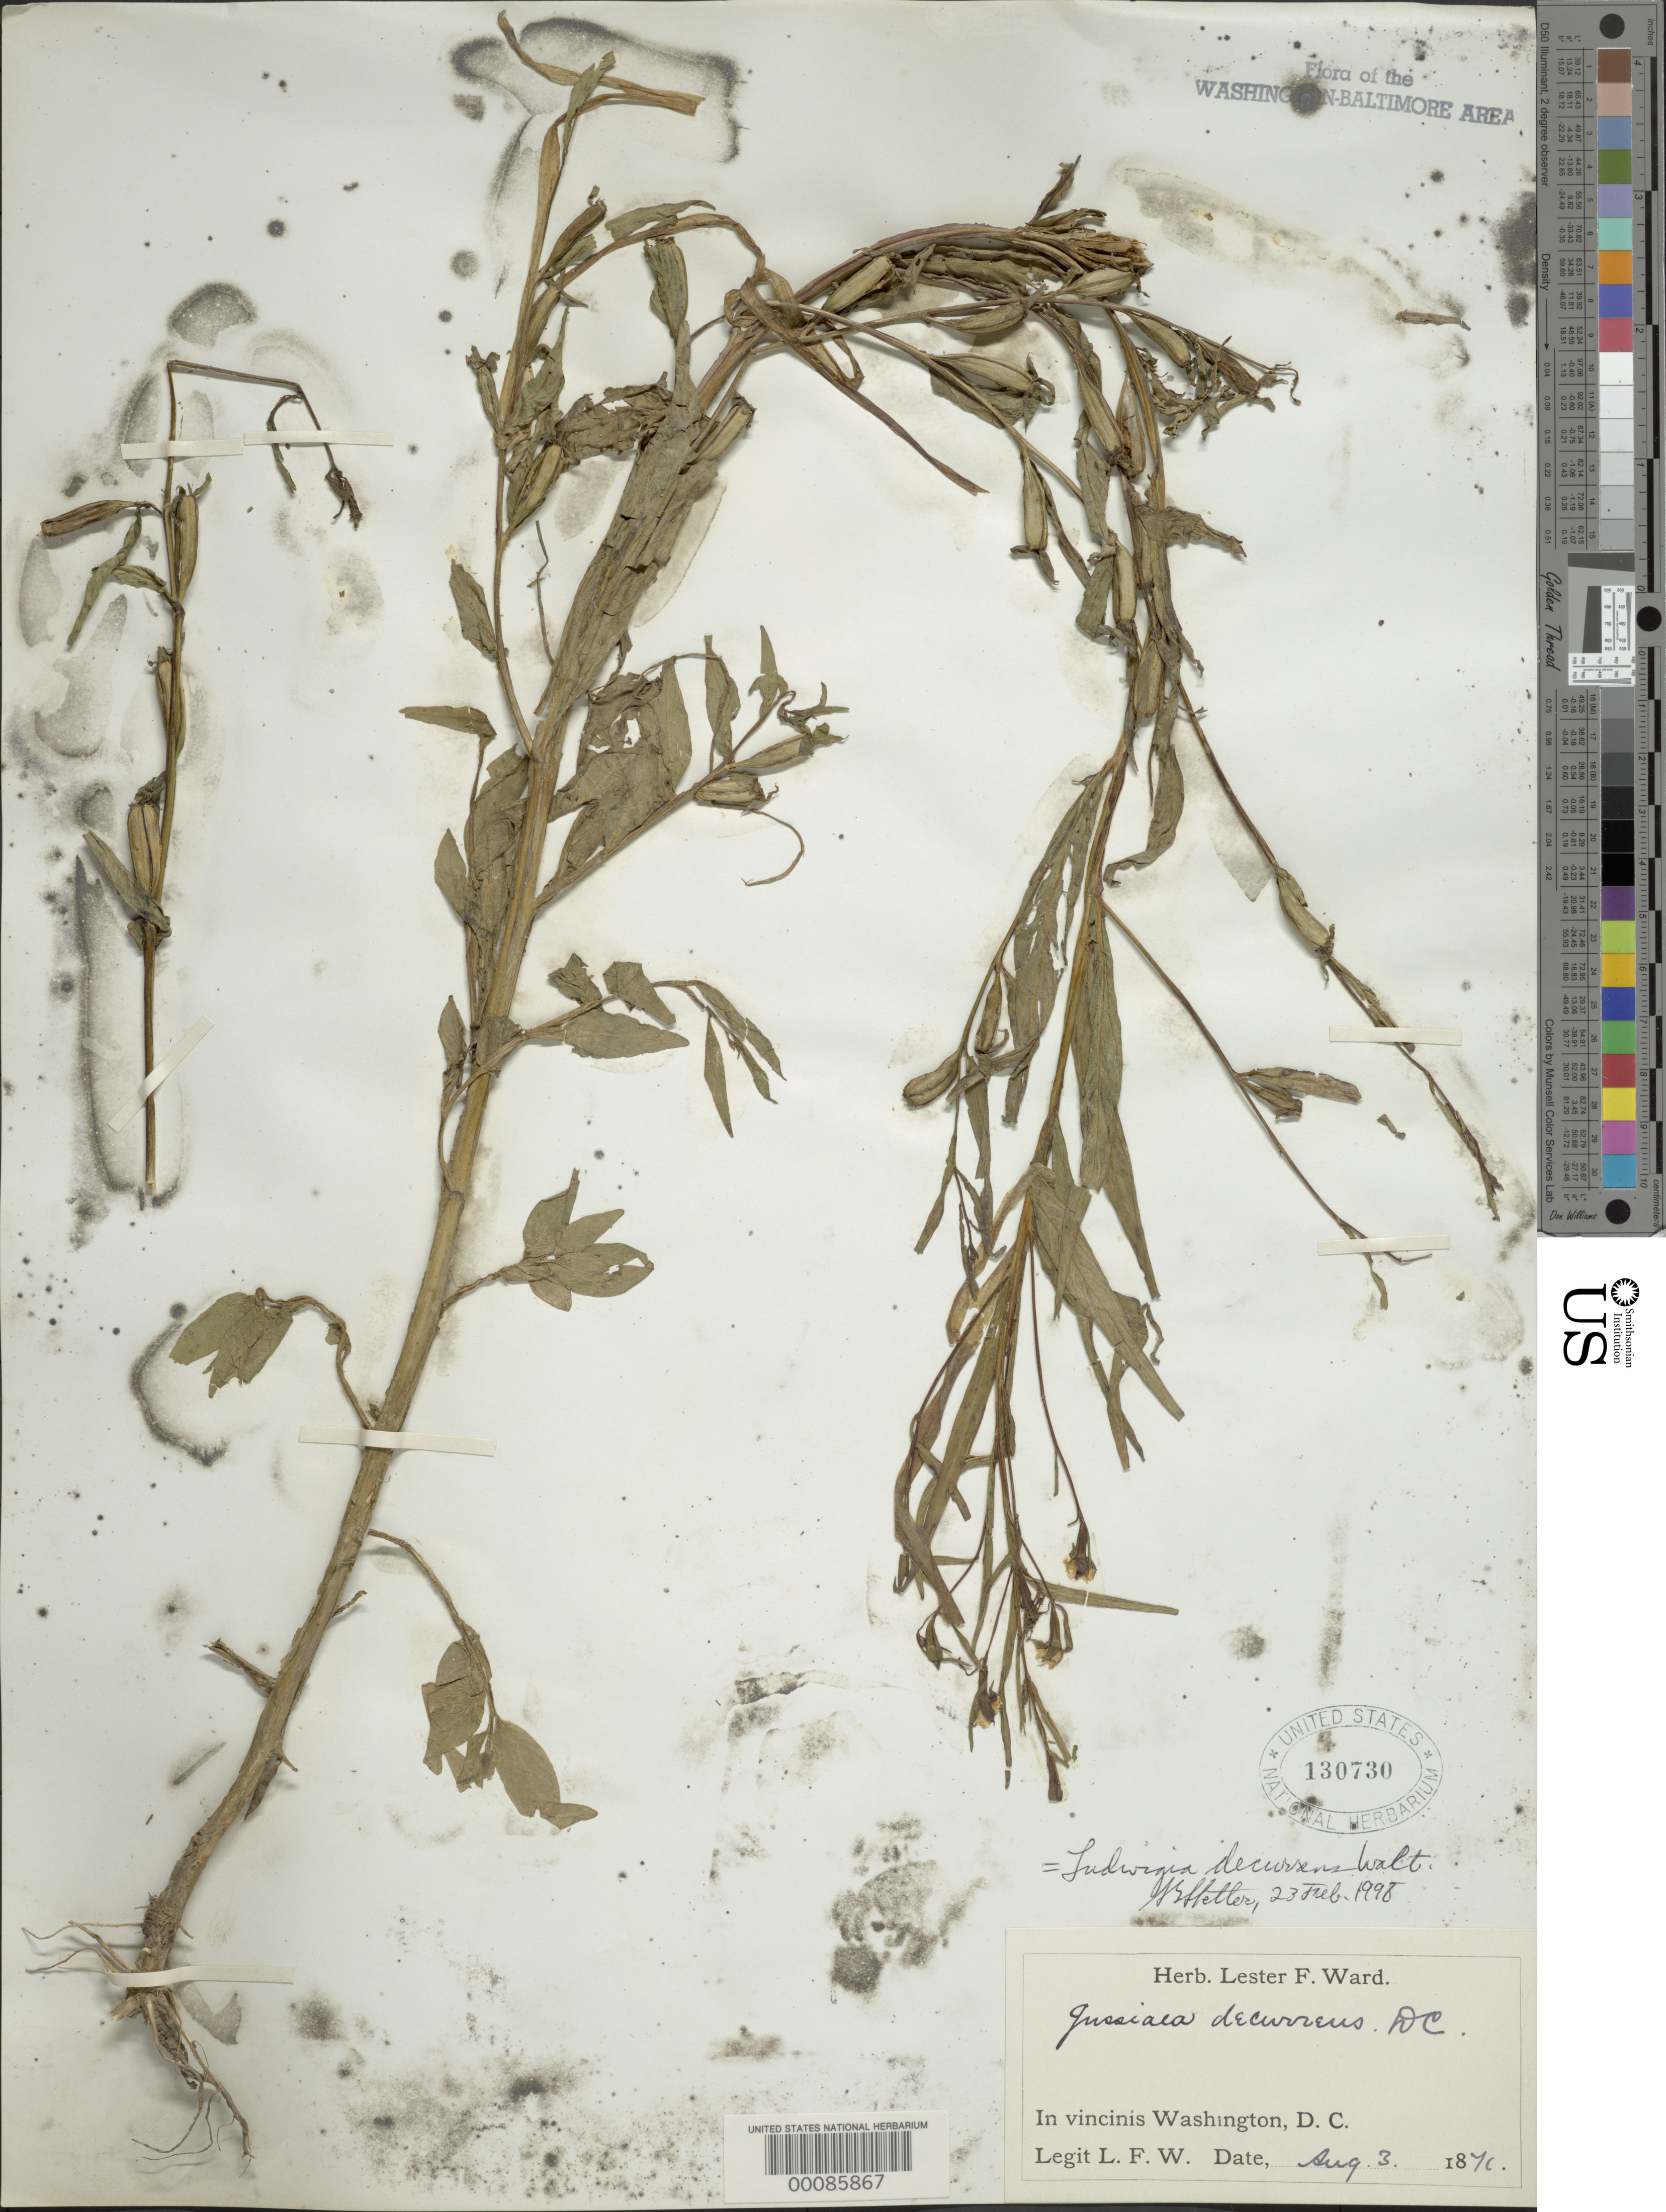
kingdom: Plantae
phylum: Tracheophyta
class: Magnoliopsida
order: Myrtales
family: Onagraceae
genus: Ludwigia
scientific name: Ludwigia decurrens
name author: Walter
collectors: L. F. Ward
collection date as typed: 03 Aug 1876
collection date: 1876-08-03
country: United States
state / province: District of Columbia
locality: Washington DC area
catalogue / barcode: US 130730